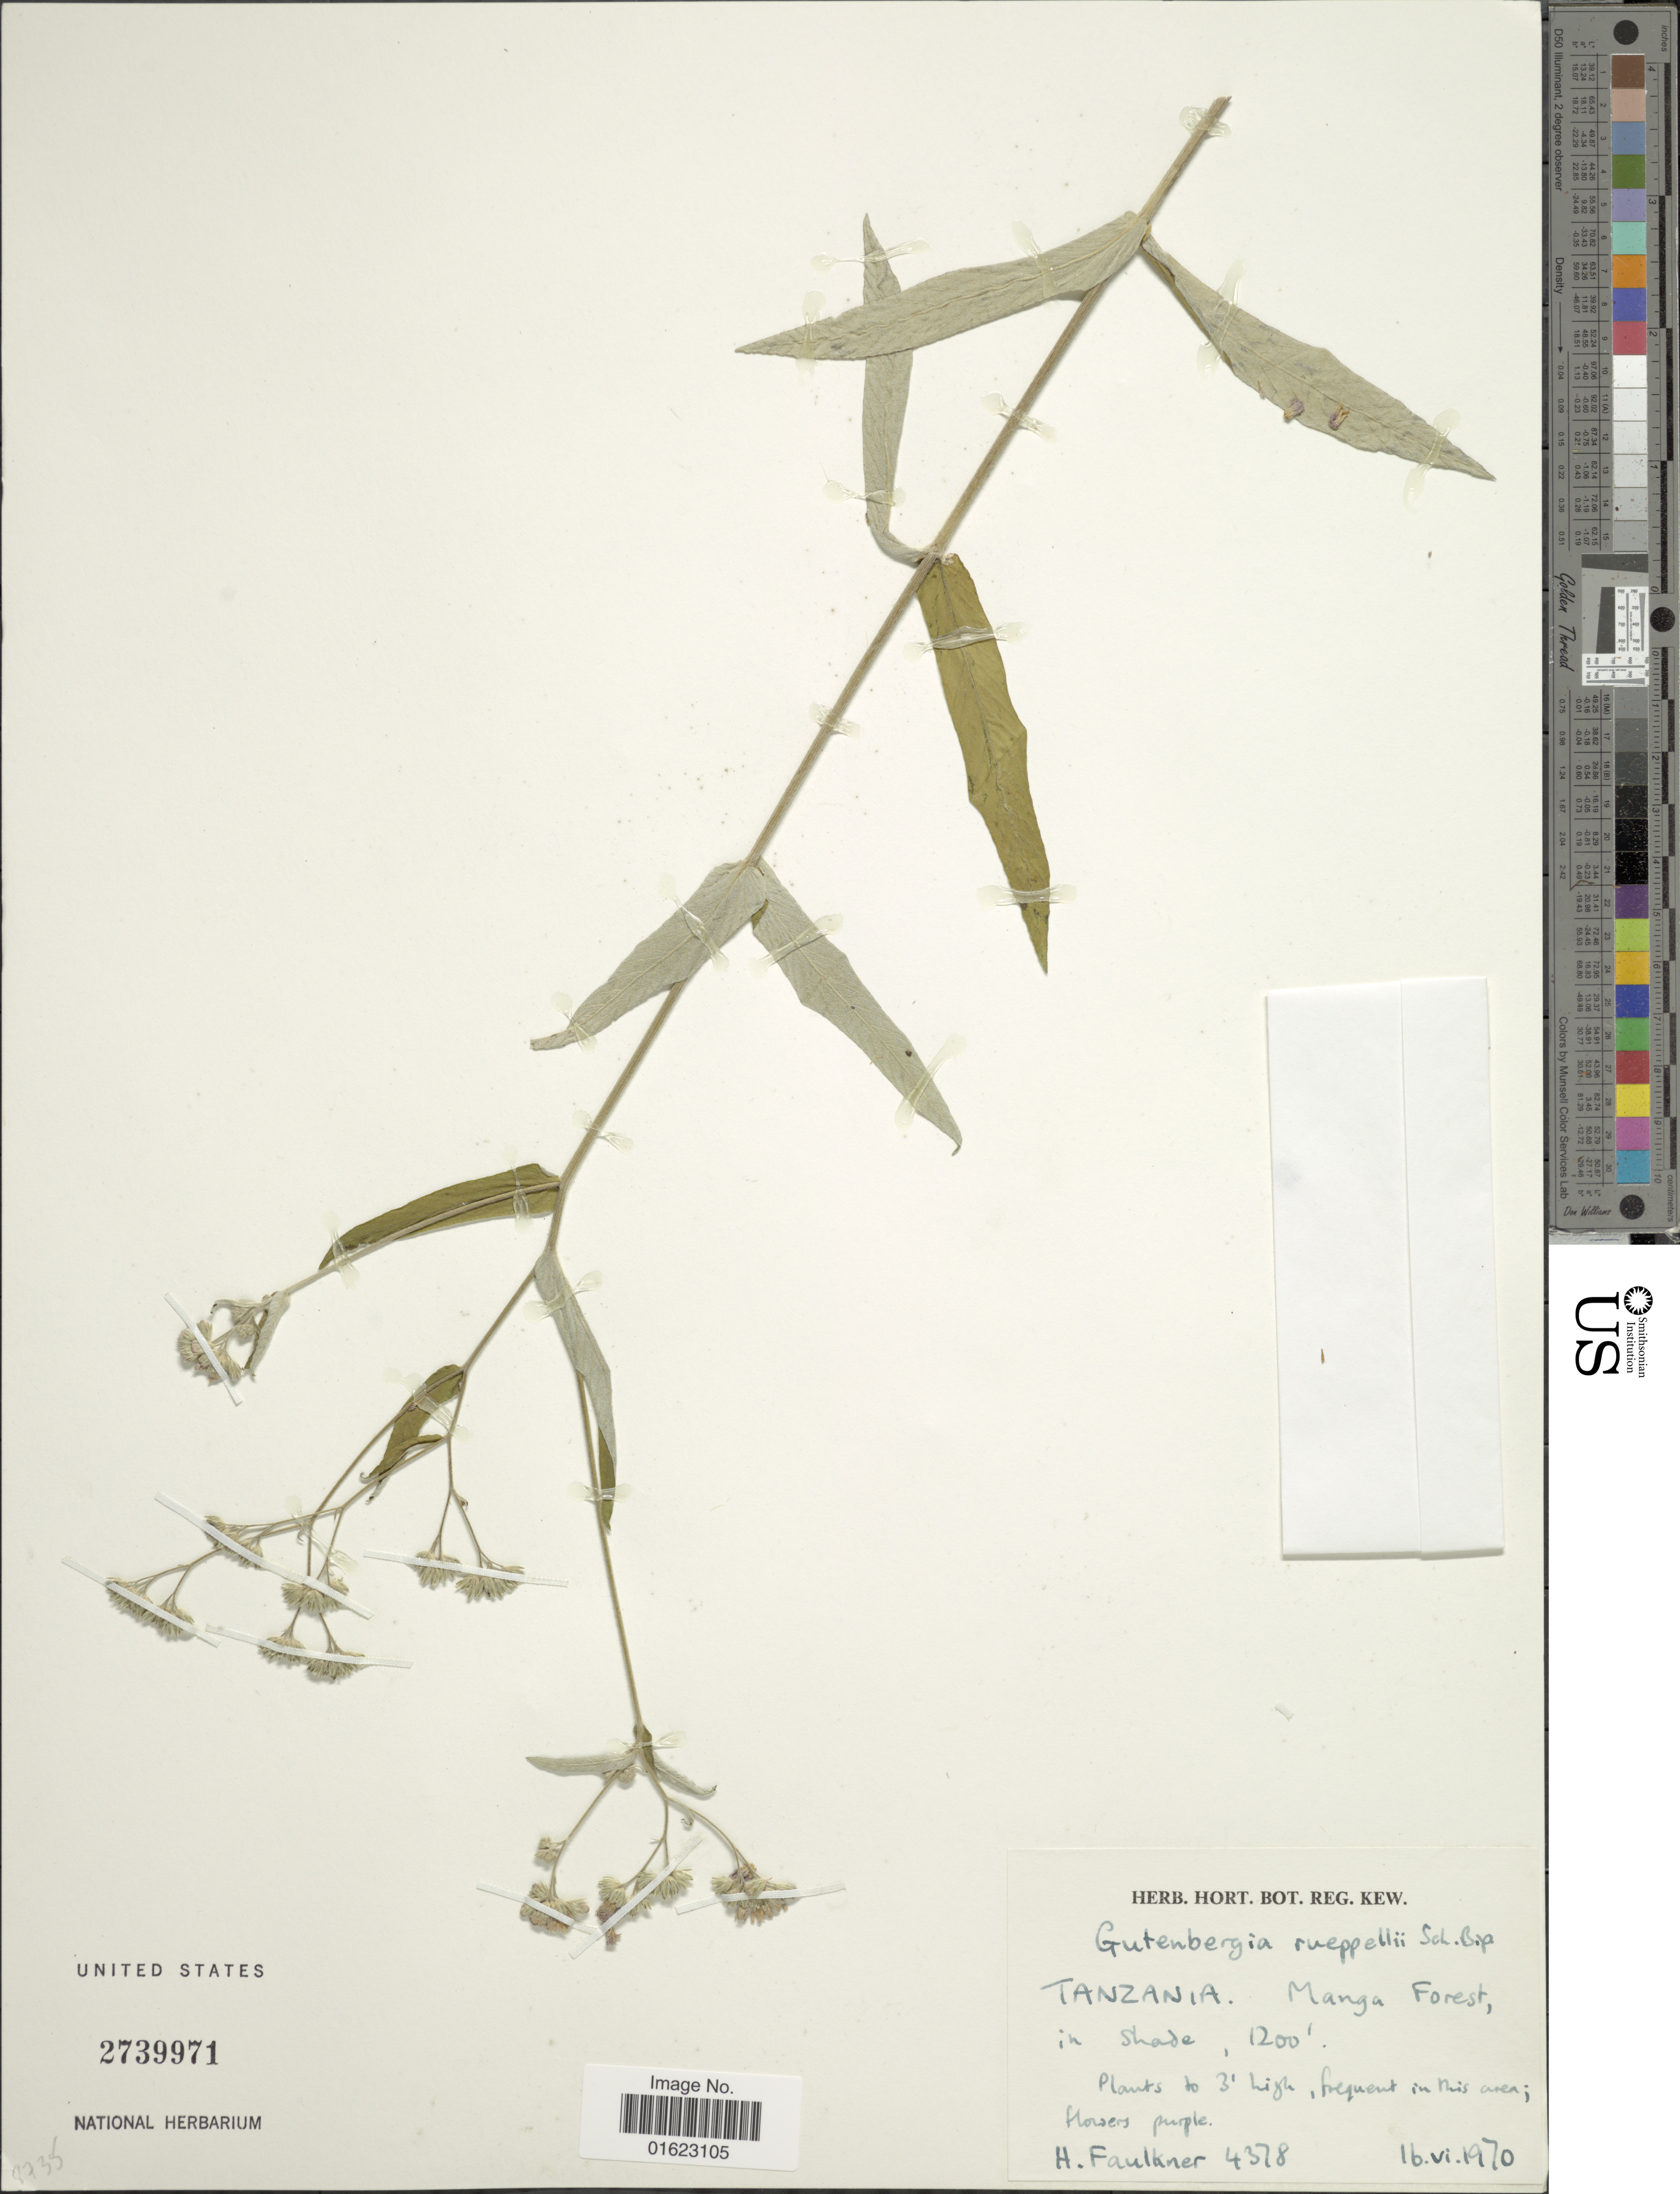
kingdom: Plantae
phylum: Tracheophyta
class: Magnoliopsida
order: Asterales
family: Asteraceae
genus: Gutenbergia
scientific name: Gutenbergia rueppellii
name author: Sch. Bip.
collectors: H. Faulkner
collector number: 4378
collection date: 1970-05-16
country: Tanzania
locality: Tanzania. Manga Forest in shade.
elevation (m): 366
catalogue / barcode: US 2739971